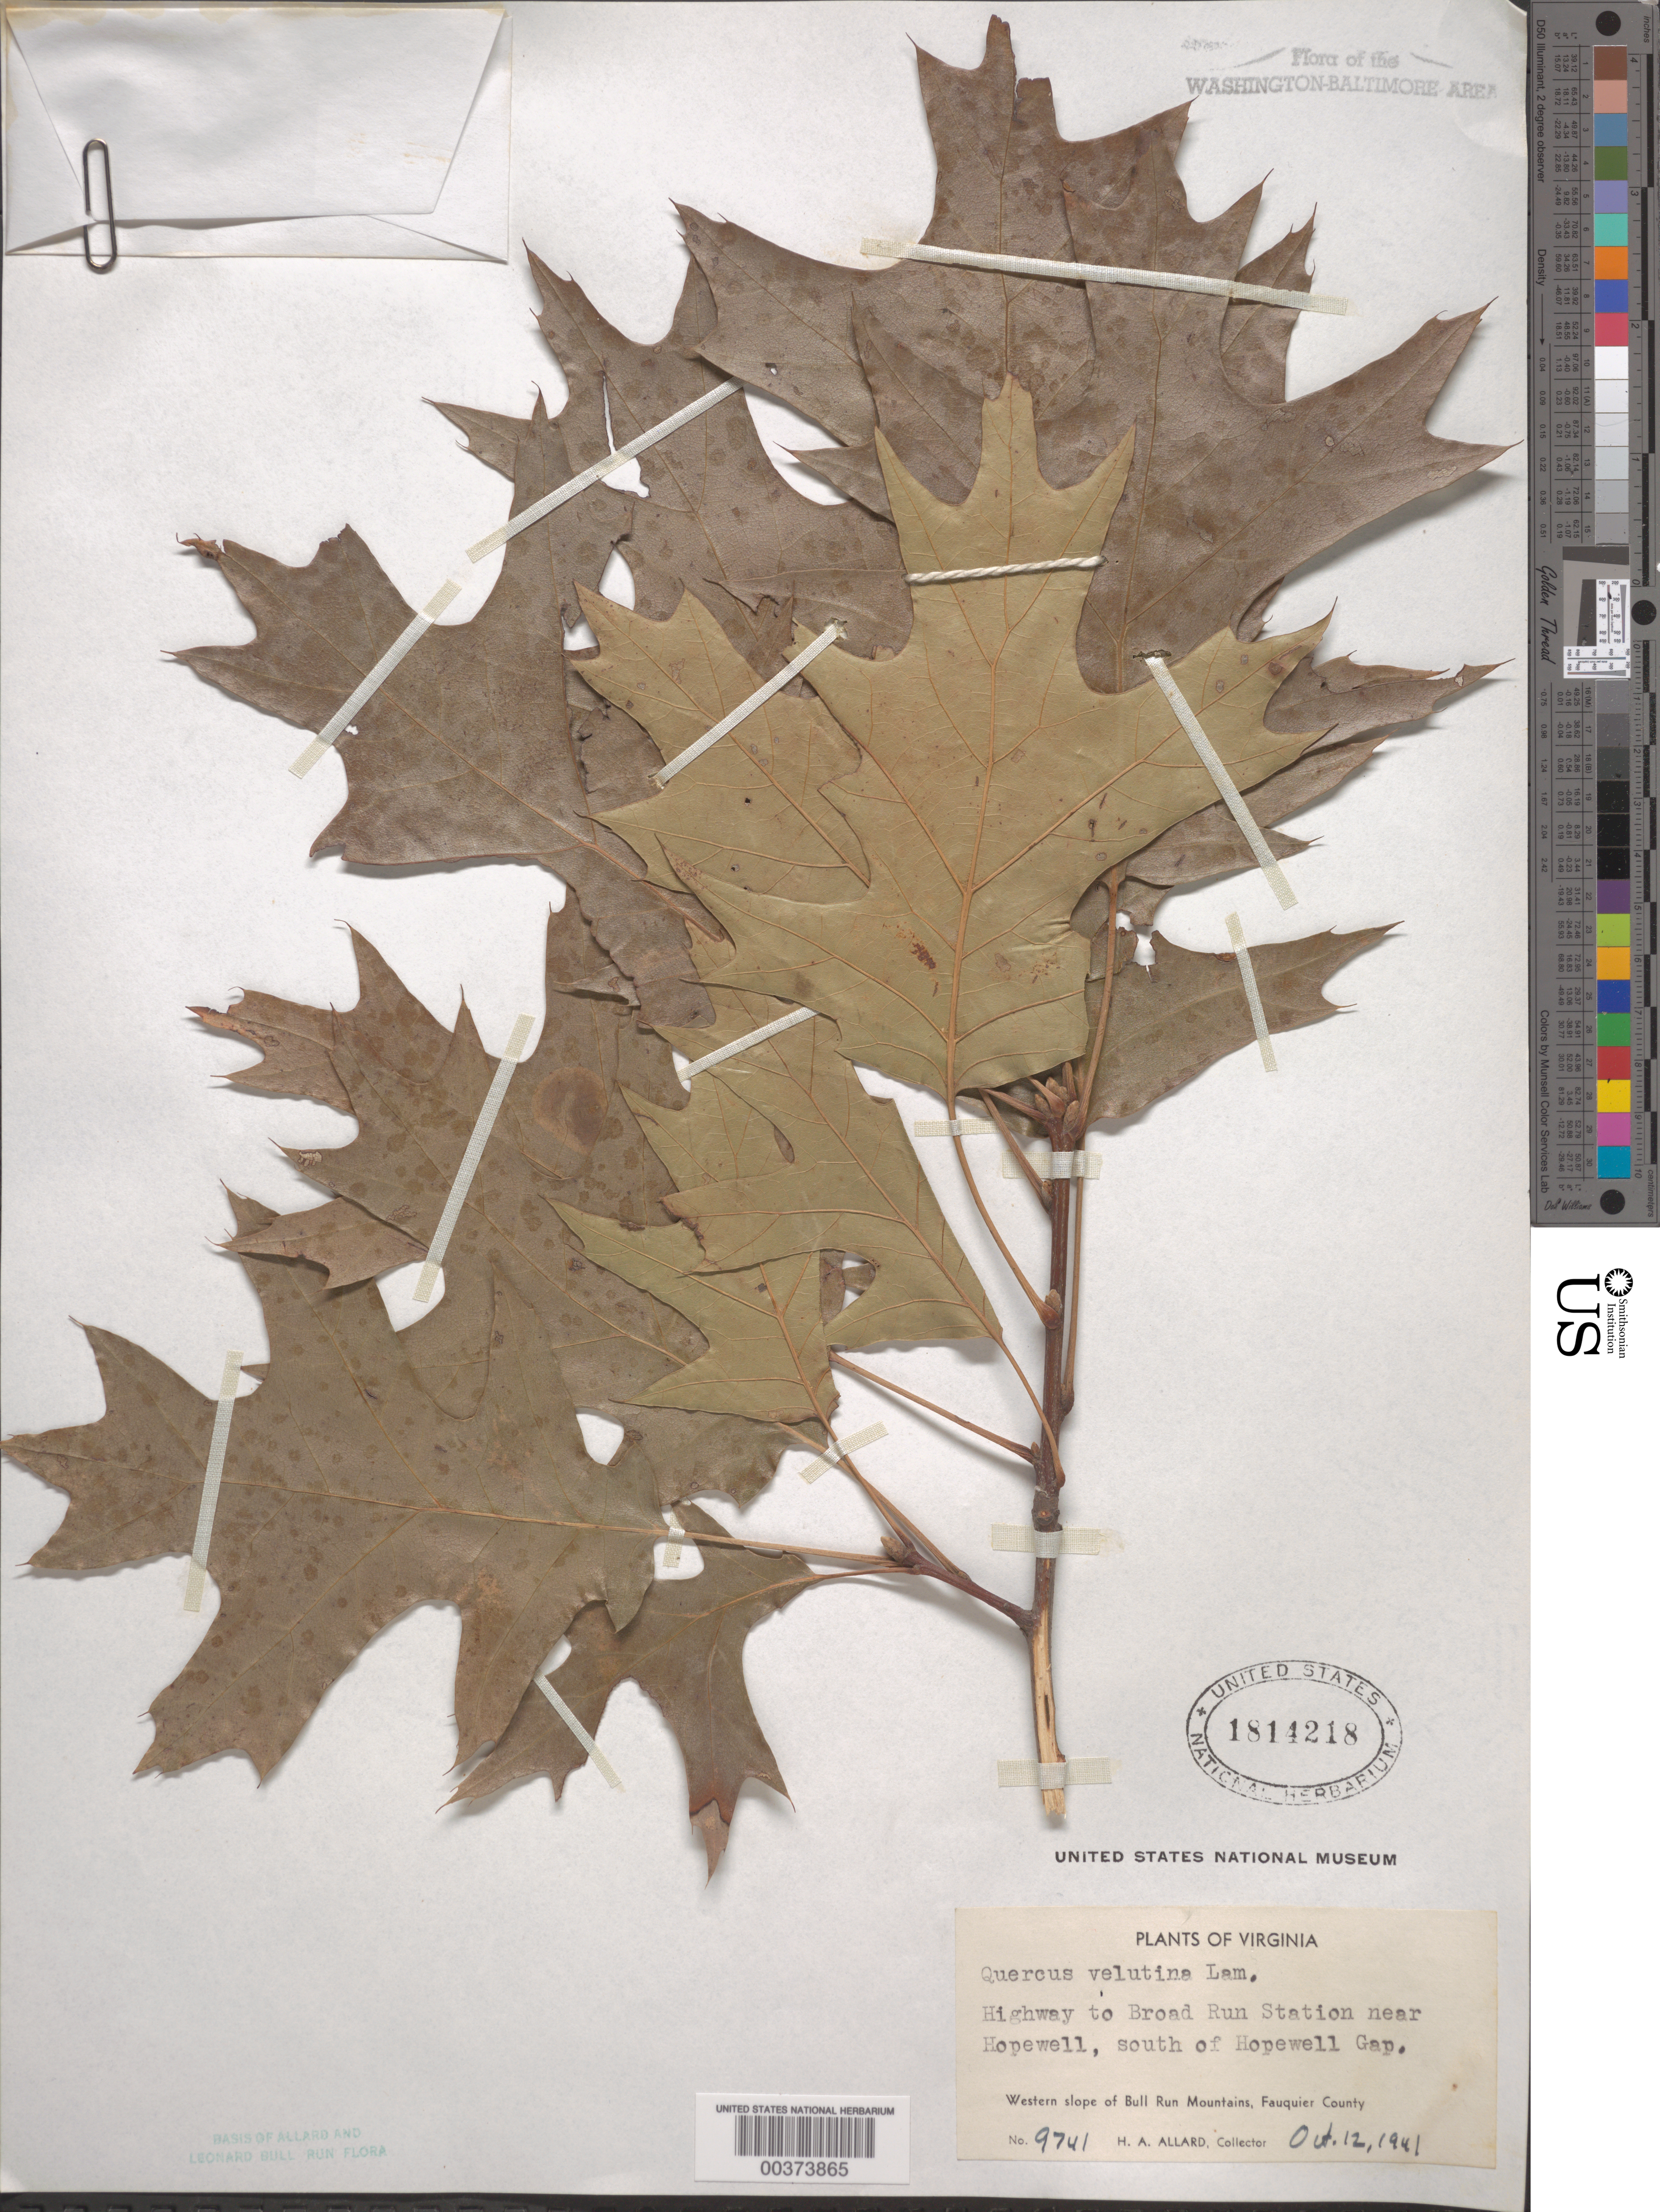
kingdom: Plantae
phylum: Tracheophyta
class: Magnoliopsida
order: Fagales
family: Fagaceae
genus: Quercus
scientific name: Quercus velutina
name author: Lam.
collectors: H. A. Allard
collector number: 9741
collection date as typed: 12 Oct 1941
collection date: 1941-10-12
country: United States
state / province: Virginia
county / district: Fauquier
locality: Broad Run Station, near Hopewell, south of Hopewell Gap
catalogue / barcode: US 1814218